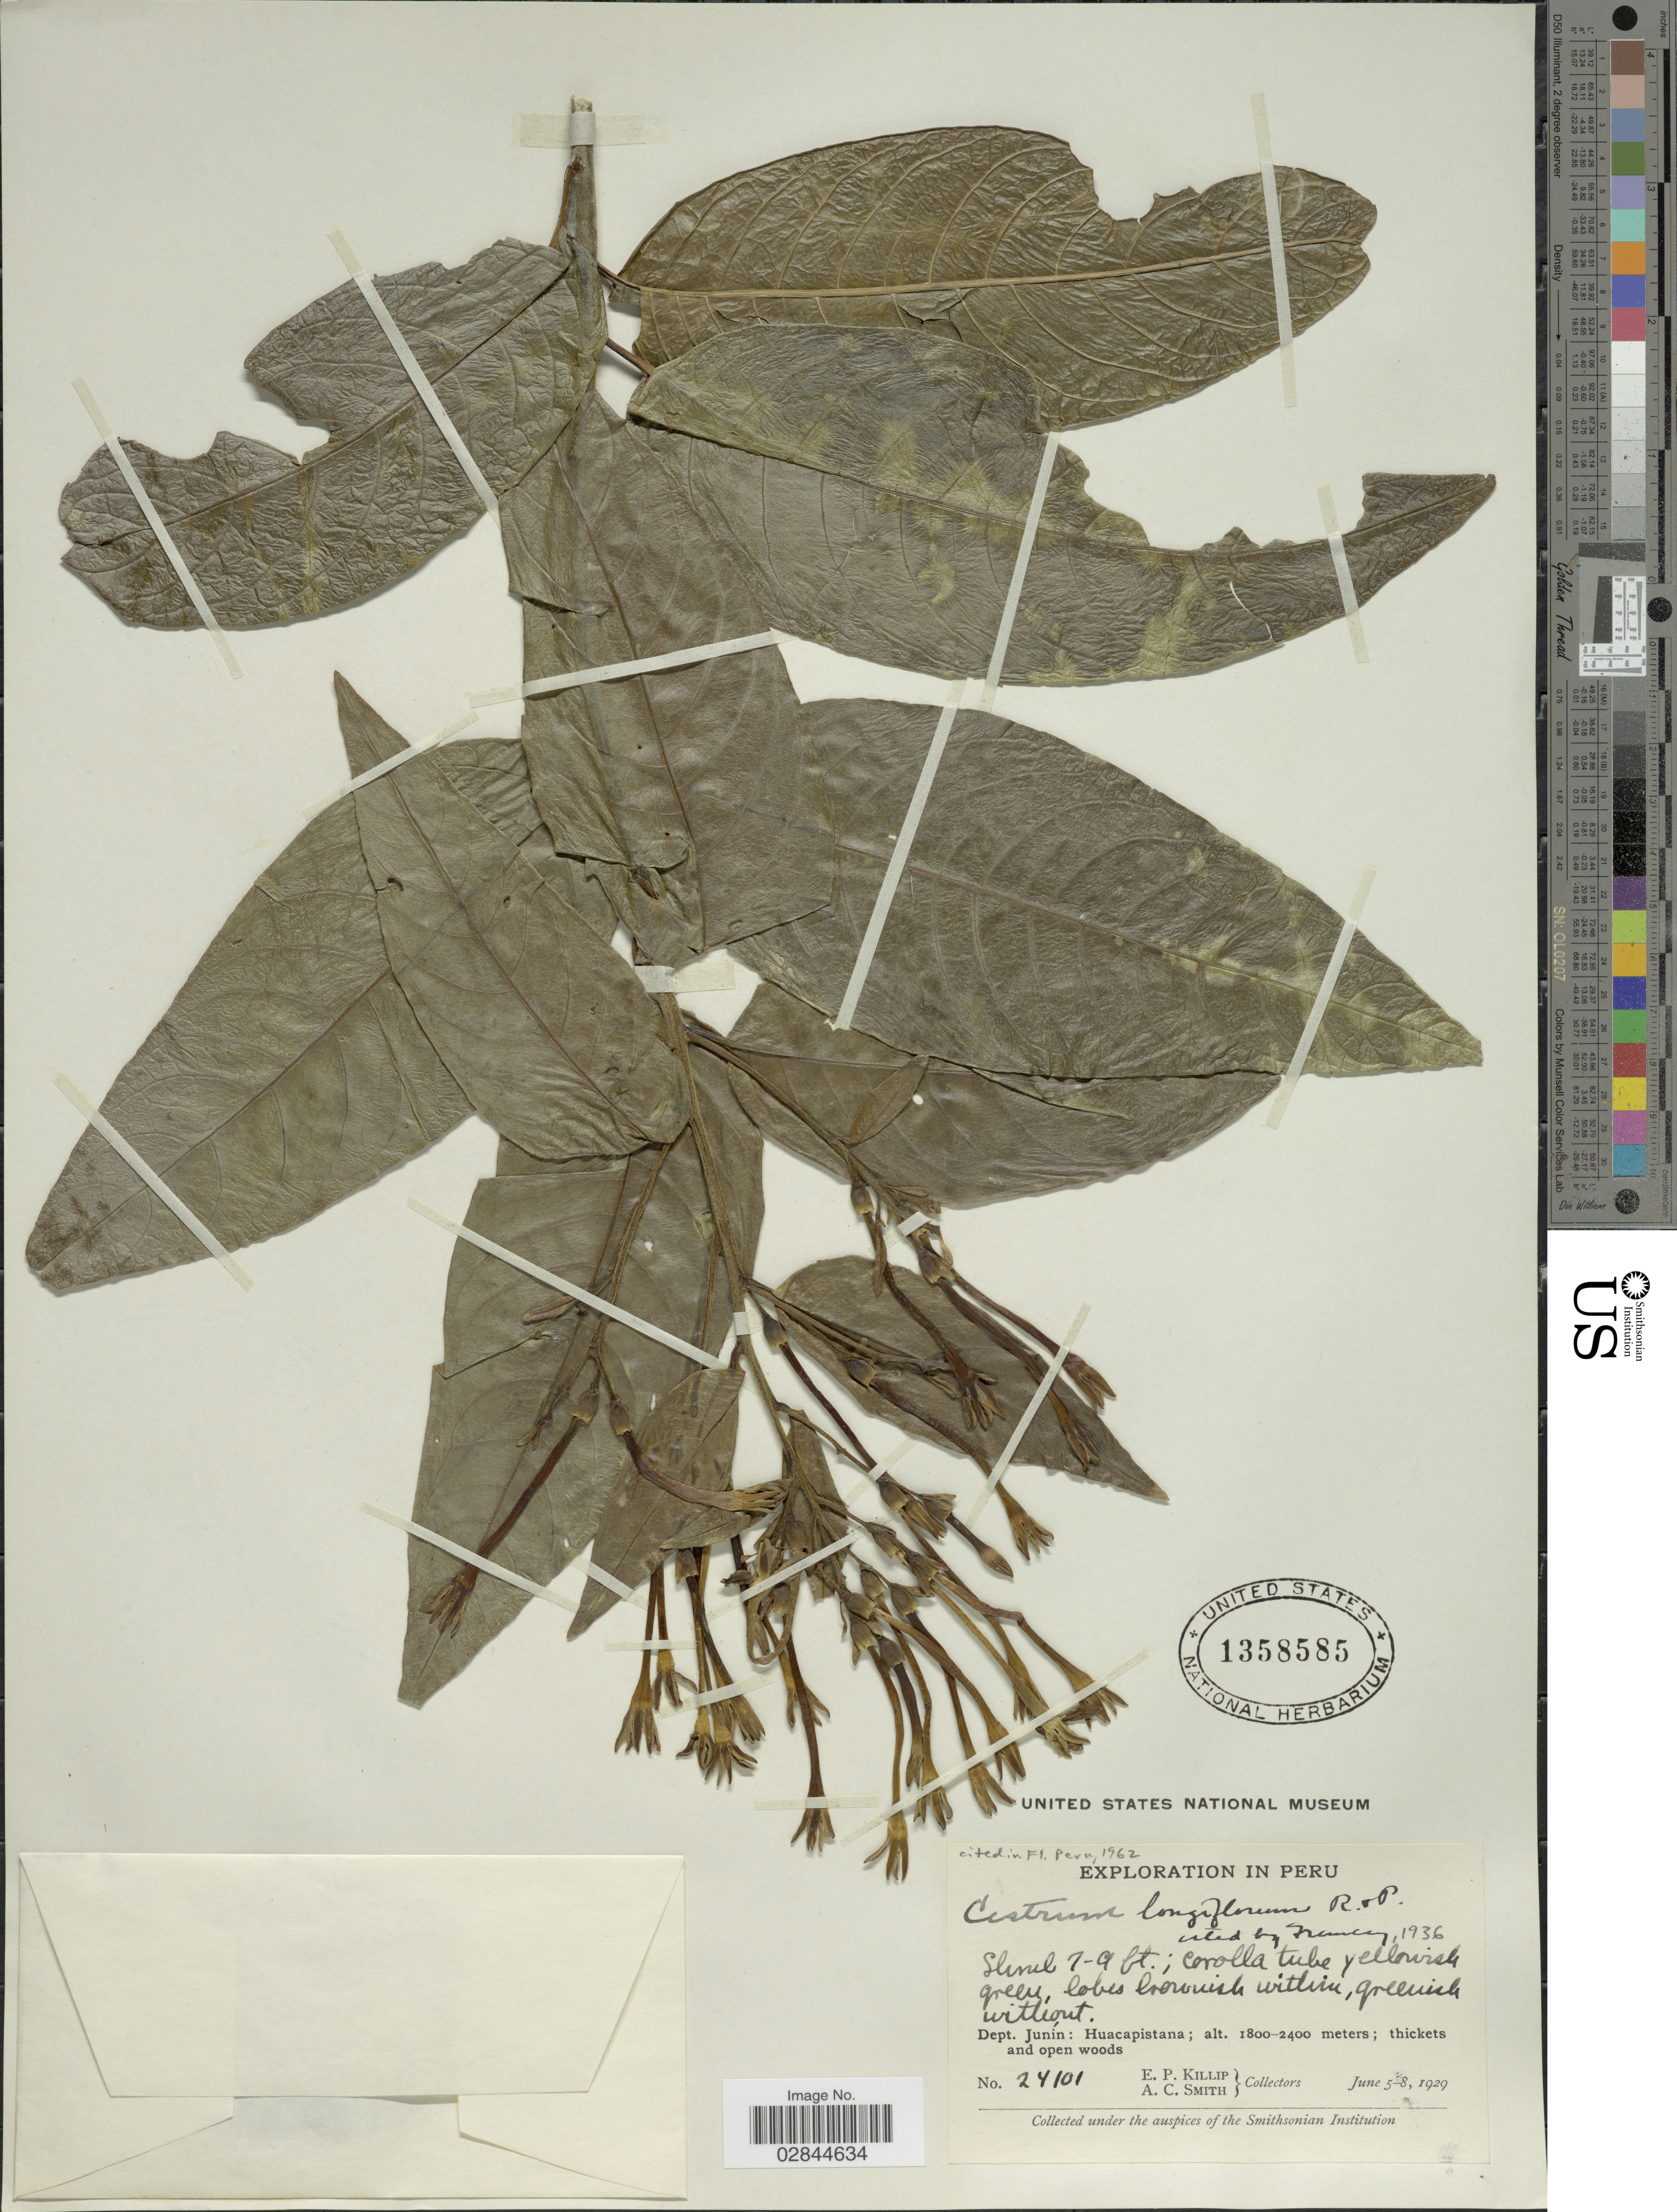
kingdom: Plantae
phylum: Tracheophyta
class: Magnoliopsida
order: Solanales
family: Solanaceae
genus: Cestrum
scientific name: Cestrum longiflorum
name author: Ruiz & Pav.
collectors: E. P. Killip & A. C. Smith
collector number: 24101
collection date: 1929-06-05/1929-06-08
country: Peru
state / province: Junín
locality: Dept. Junín: Huacapistana.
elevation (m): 1800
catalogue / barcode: US 1358585